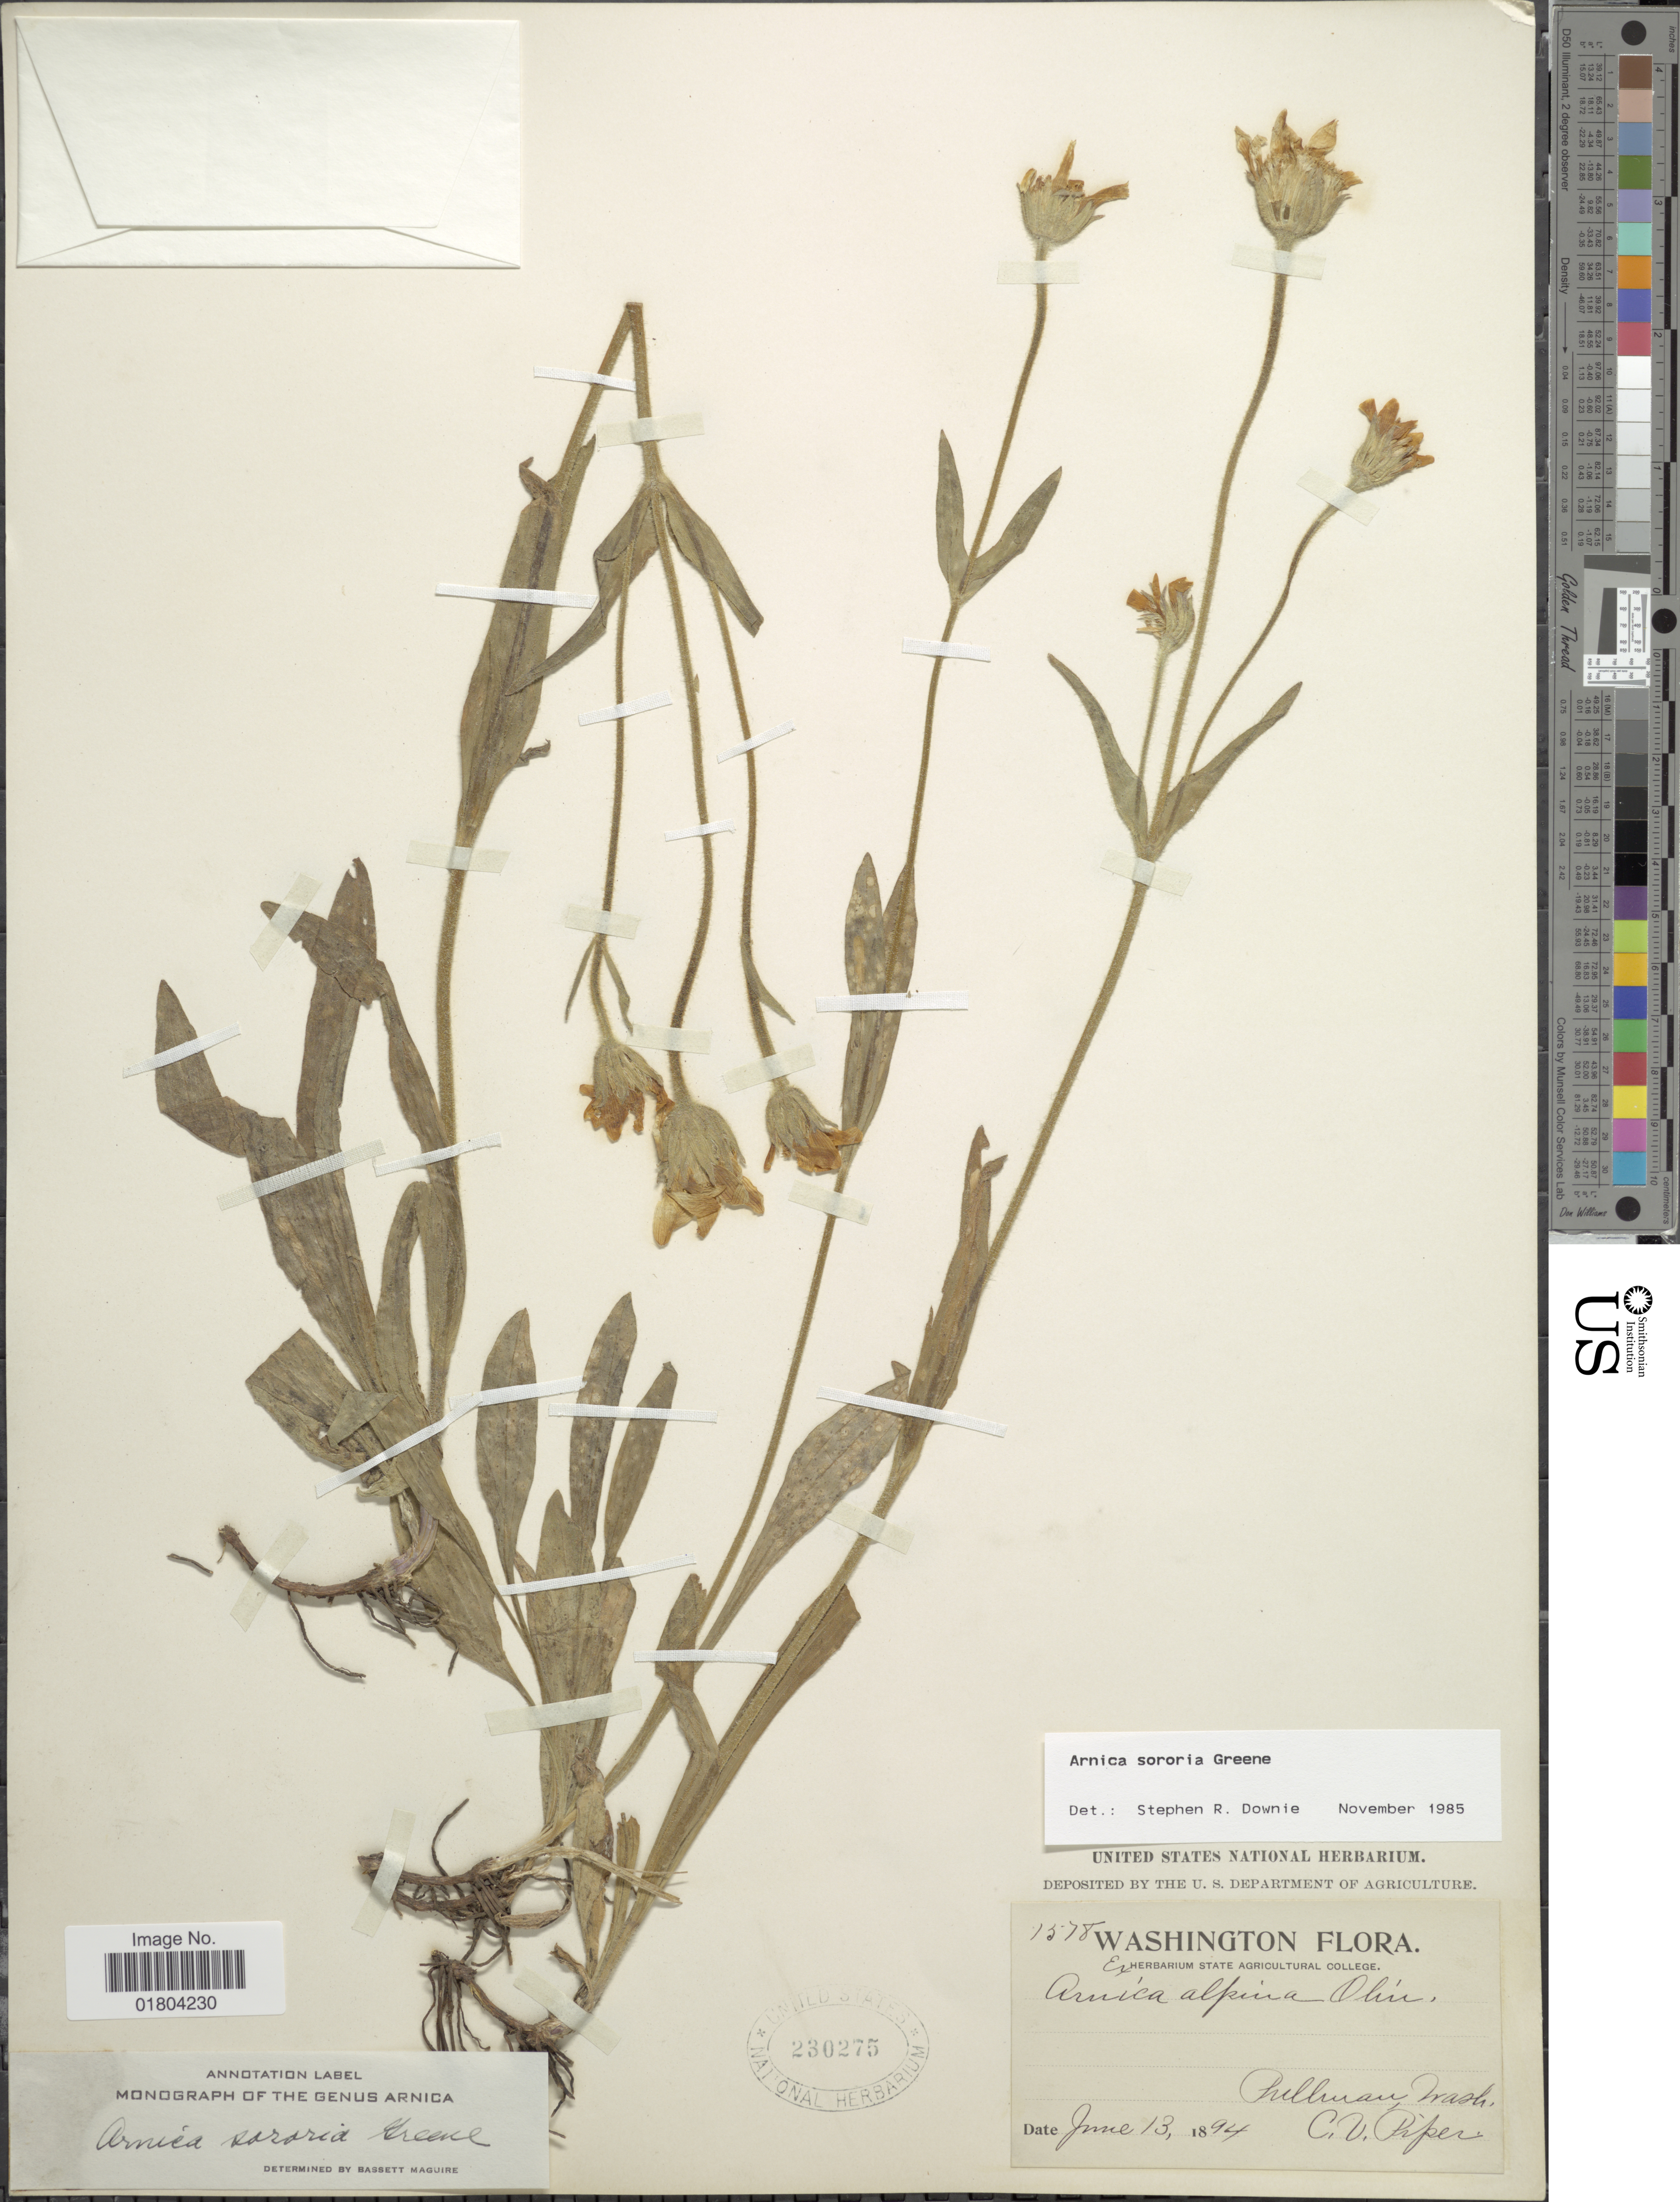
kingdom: Plantae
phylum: Tracheophyta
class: Magnoliopsida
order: Asterales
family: Asteraceae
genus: Arnica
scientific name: Arnica sororia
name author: Greene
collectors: C. V. Piper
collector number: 1578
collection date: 1894-06-13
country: United States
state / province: Washington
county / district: Whitman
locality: Pullman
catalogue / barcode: US 230275